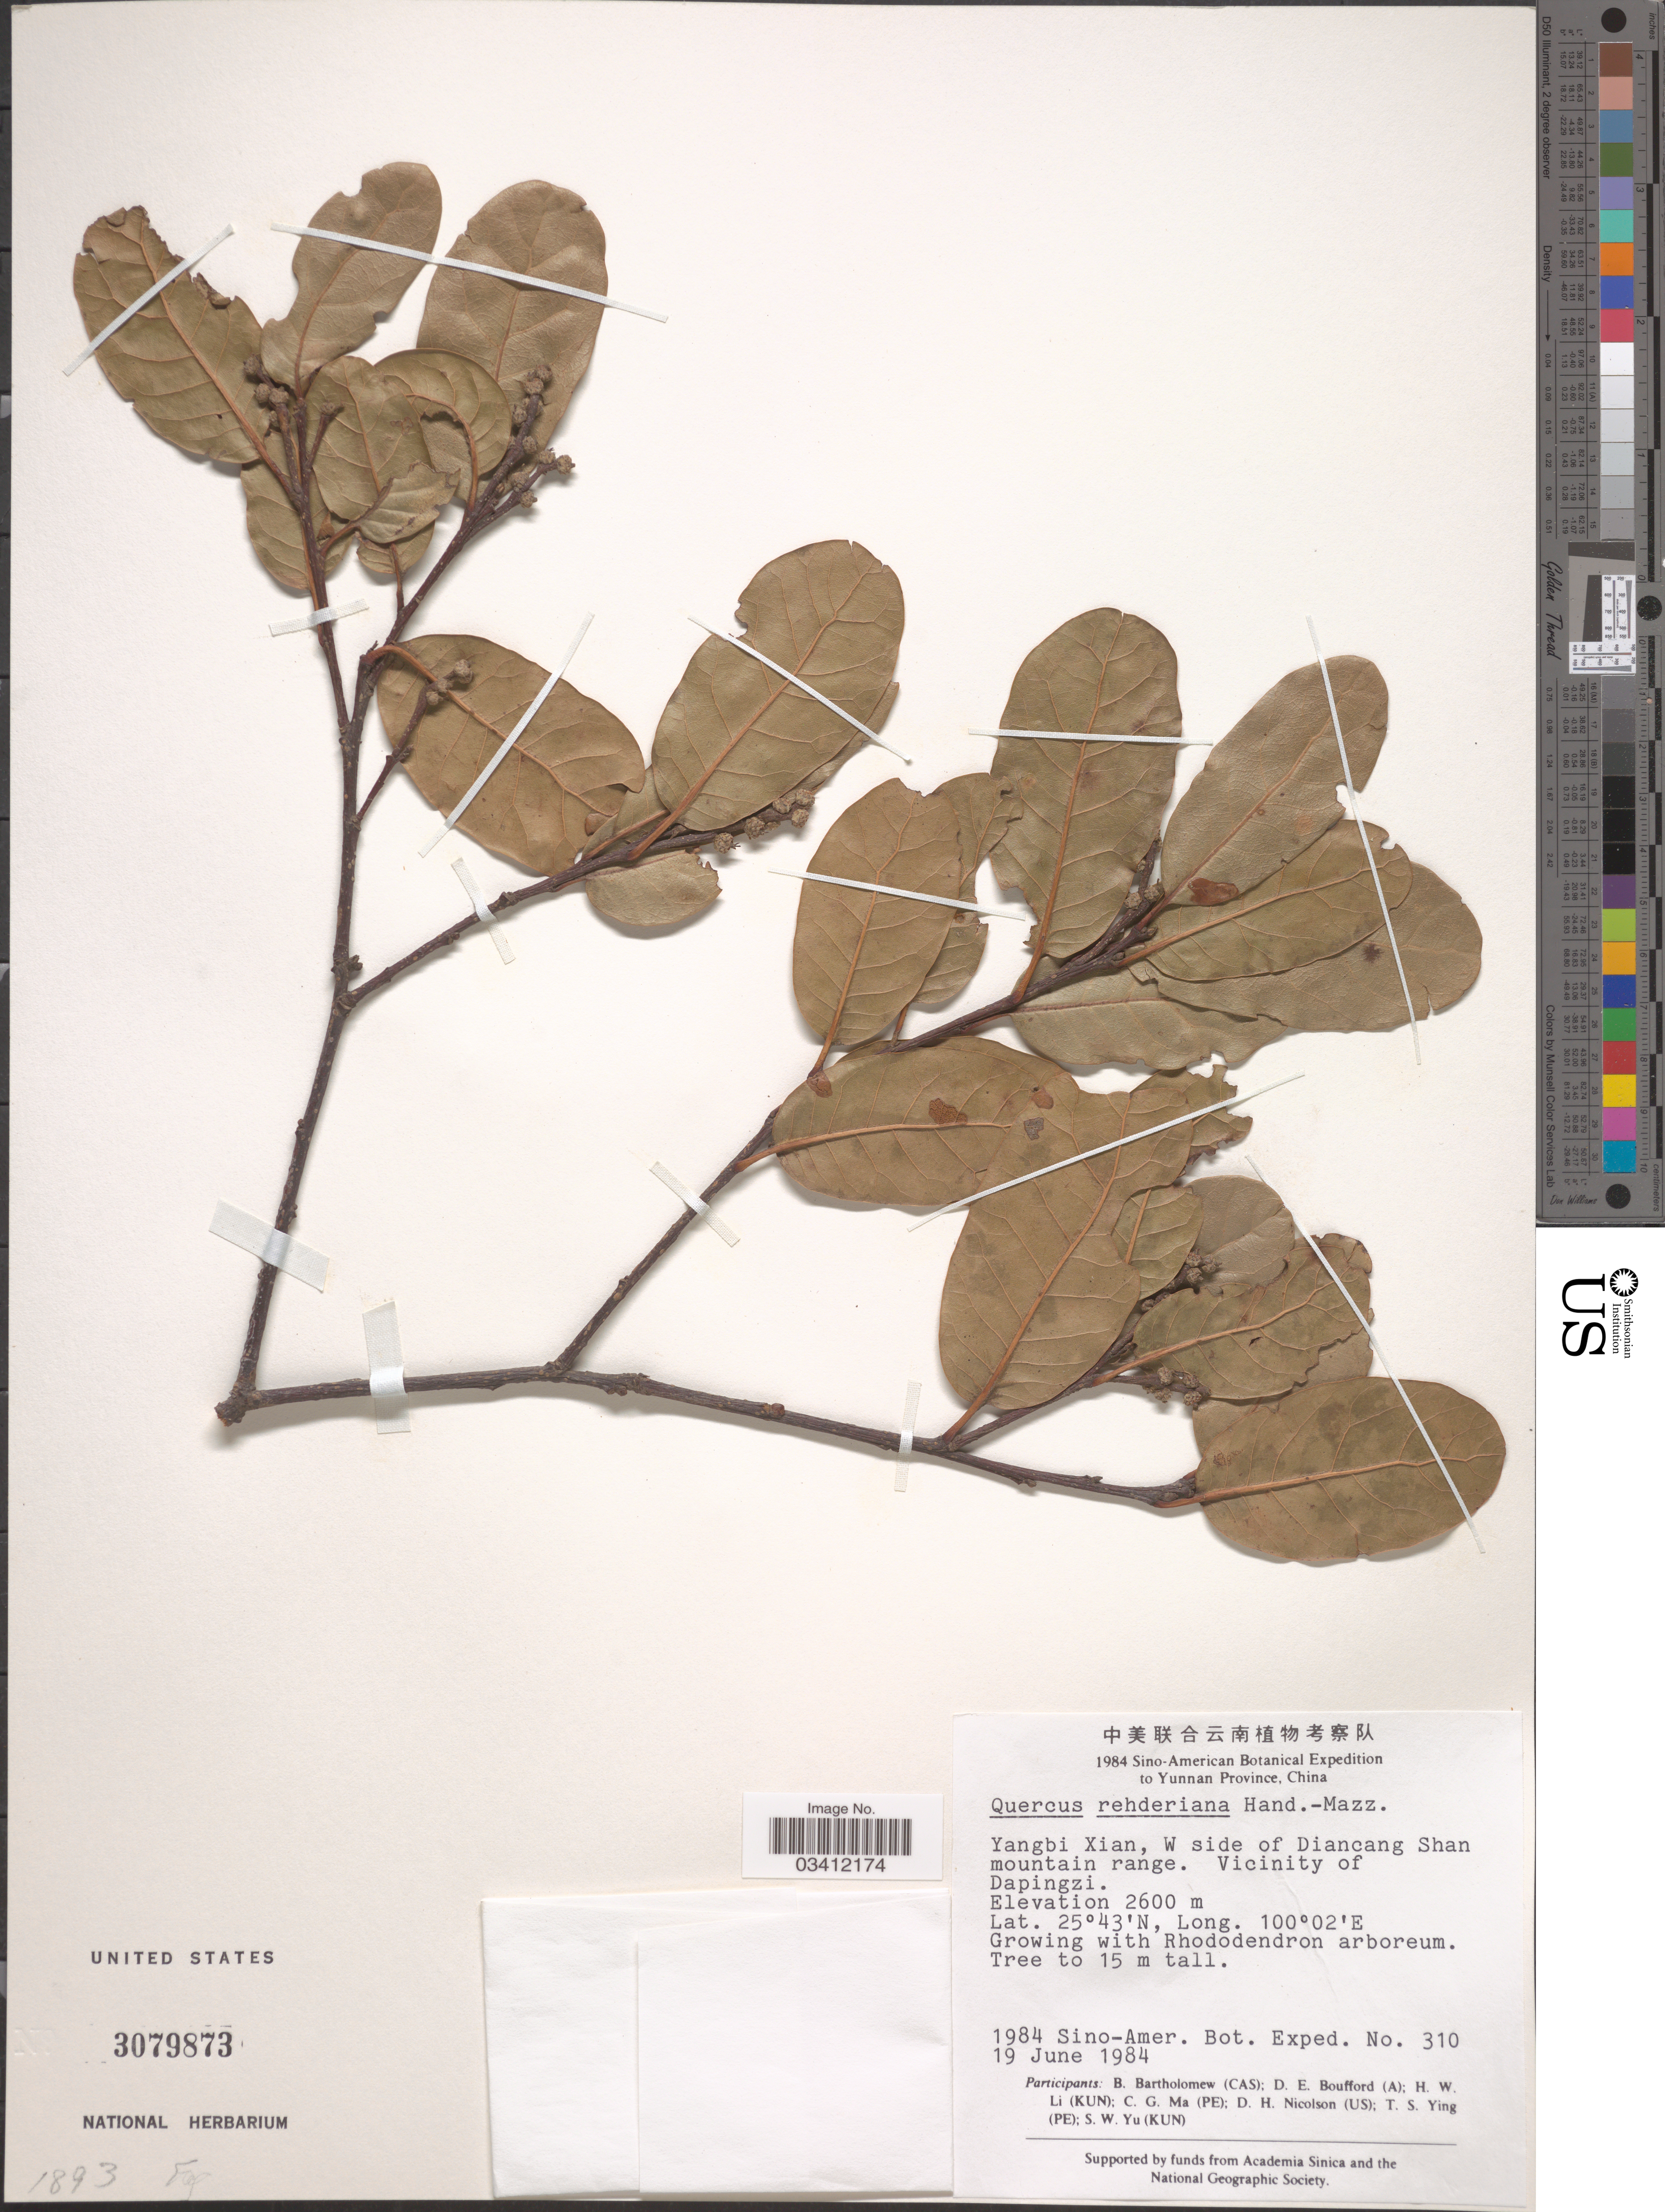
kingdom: Plantae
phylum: Tracheophyta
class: Magnoliopsida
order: Fagales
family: Fagaceae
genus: Quercus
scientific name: Quercus rehderiana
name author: Hand.-Mazz.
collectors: B. Bartholomew, D. E. Boufford, H. W. Li, C. Ma & et al.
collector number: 310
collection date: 1984-06-19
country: China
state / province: Yunnan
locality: Yangbi Xian, W side of Diancang Shan mountain range. Vicinity of Dapingzi.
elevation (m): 2600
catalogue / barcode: US 3079873